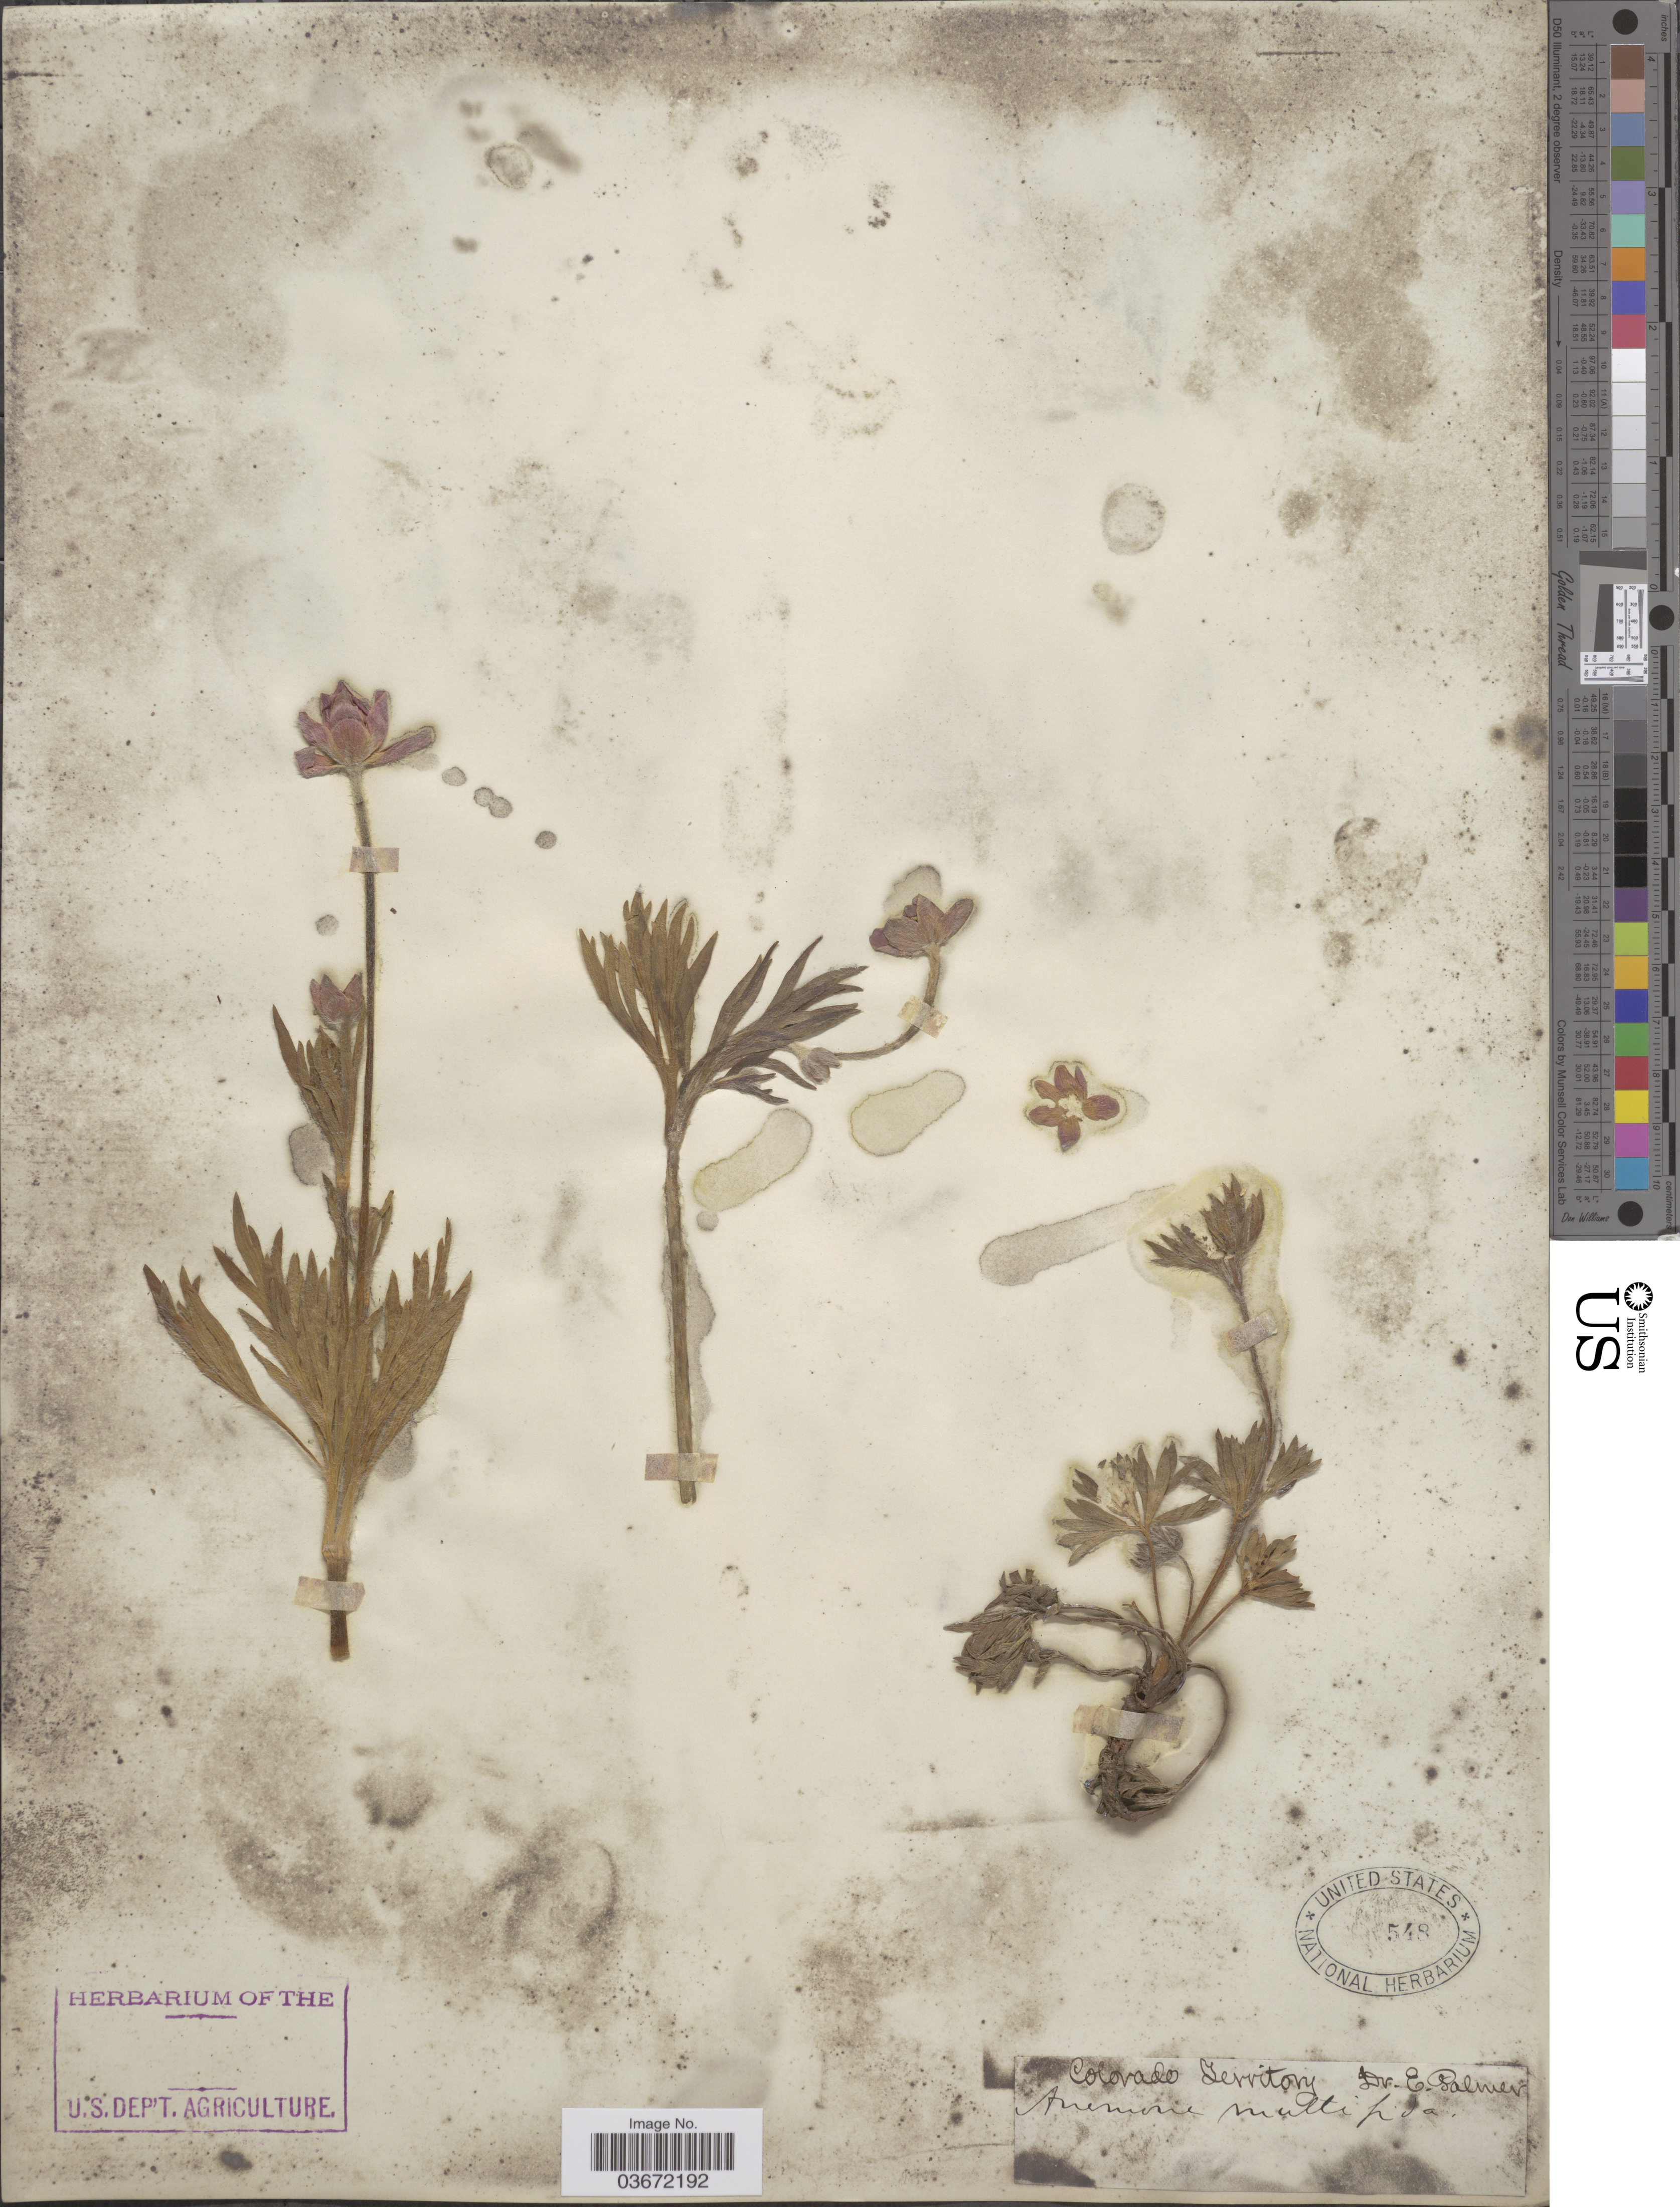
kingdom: Plantae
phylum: Tracheophyta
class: Magnoliopsida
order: Ranunculales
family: Ranunculaceae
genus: Anemone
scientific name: Anemone multifida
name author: Poir.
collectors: E. Palmer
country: United States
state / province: Colorado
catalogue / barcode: US 548